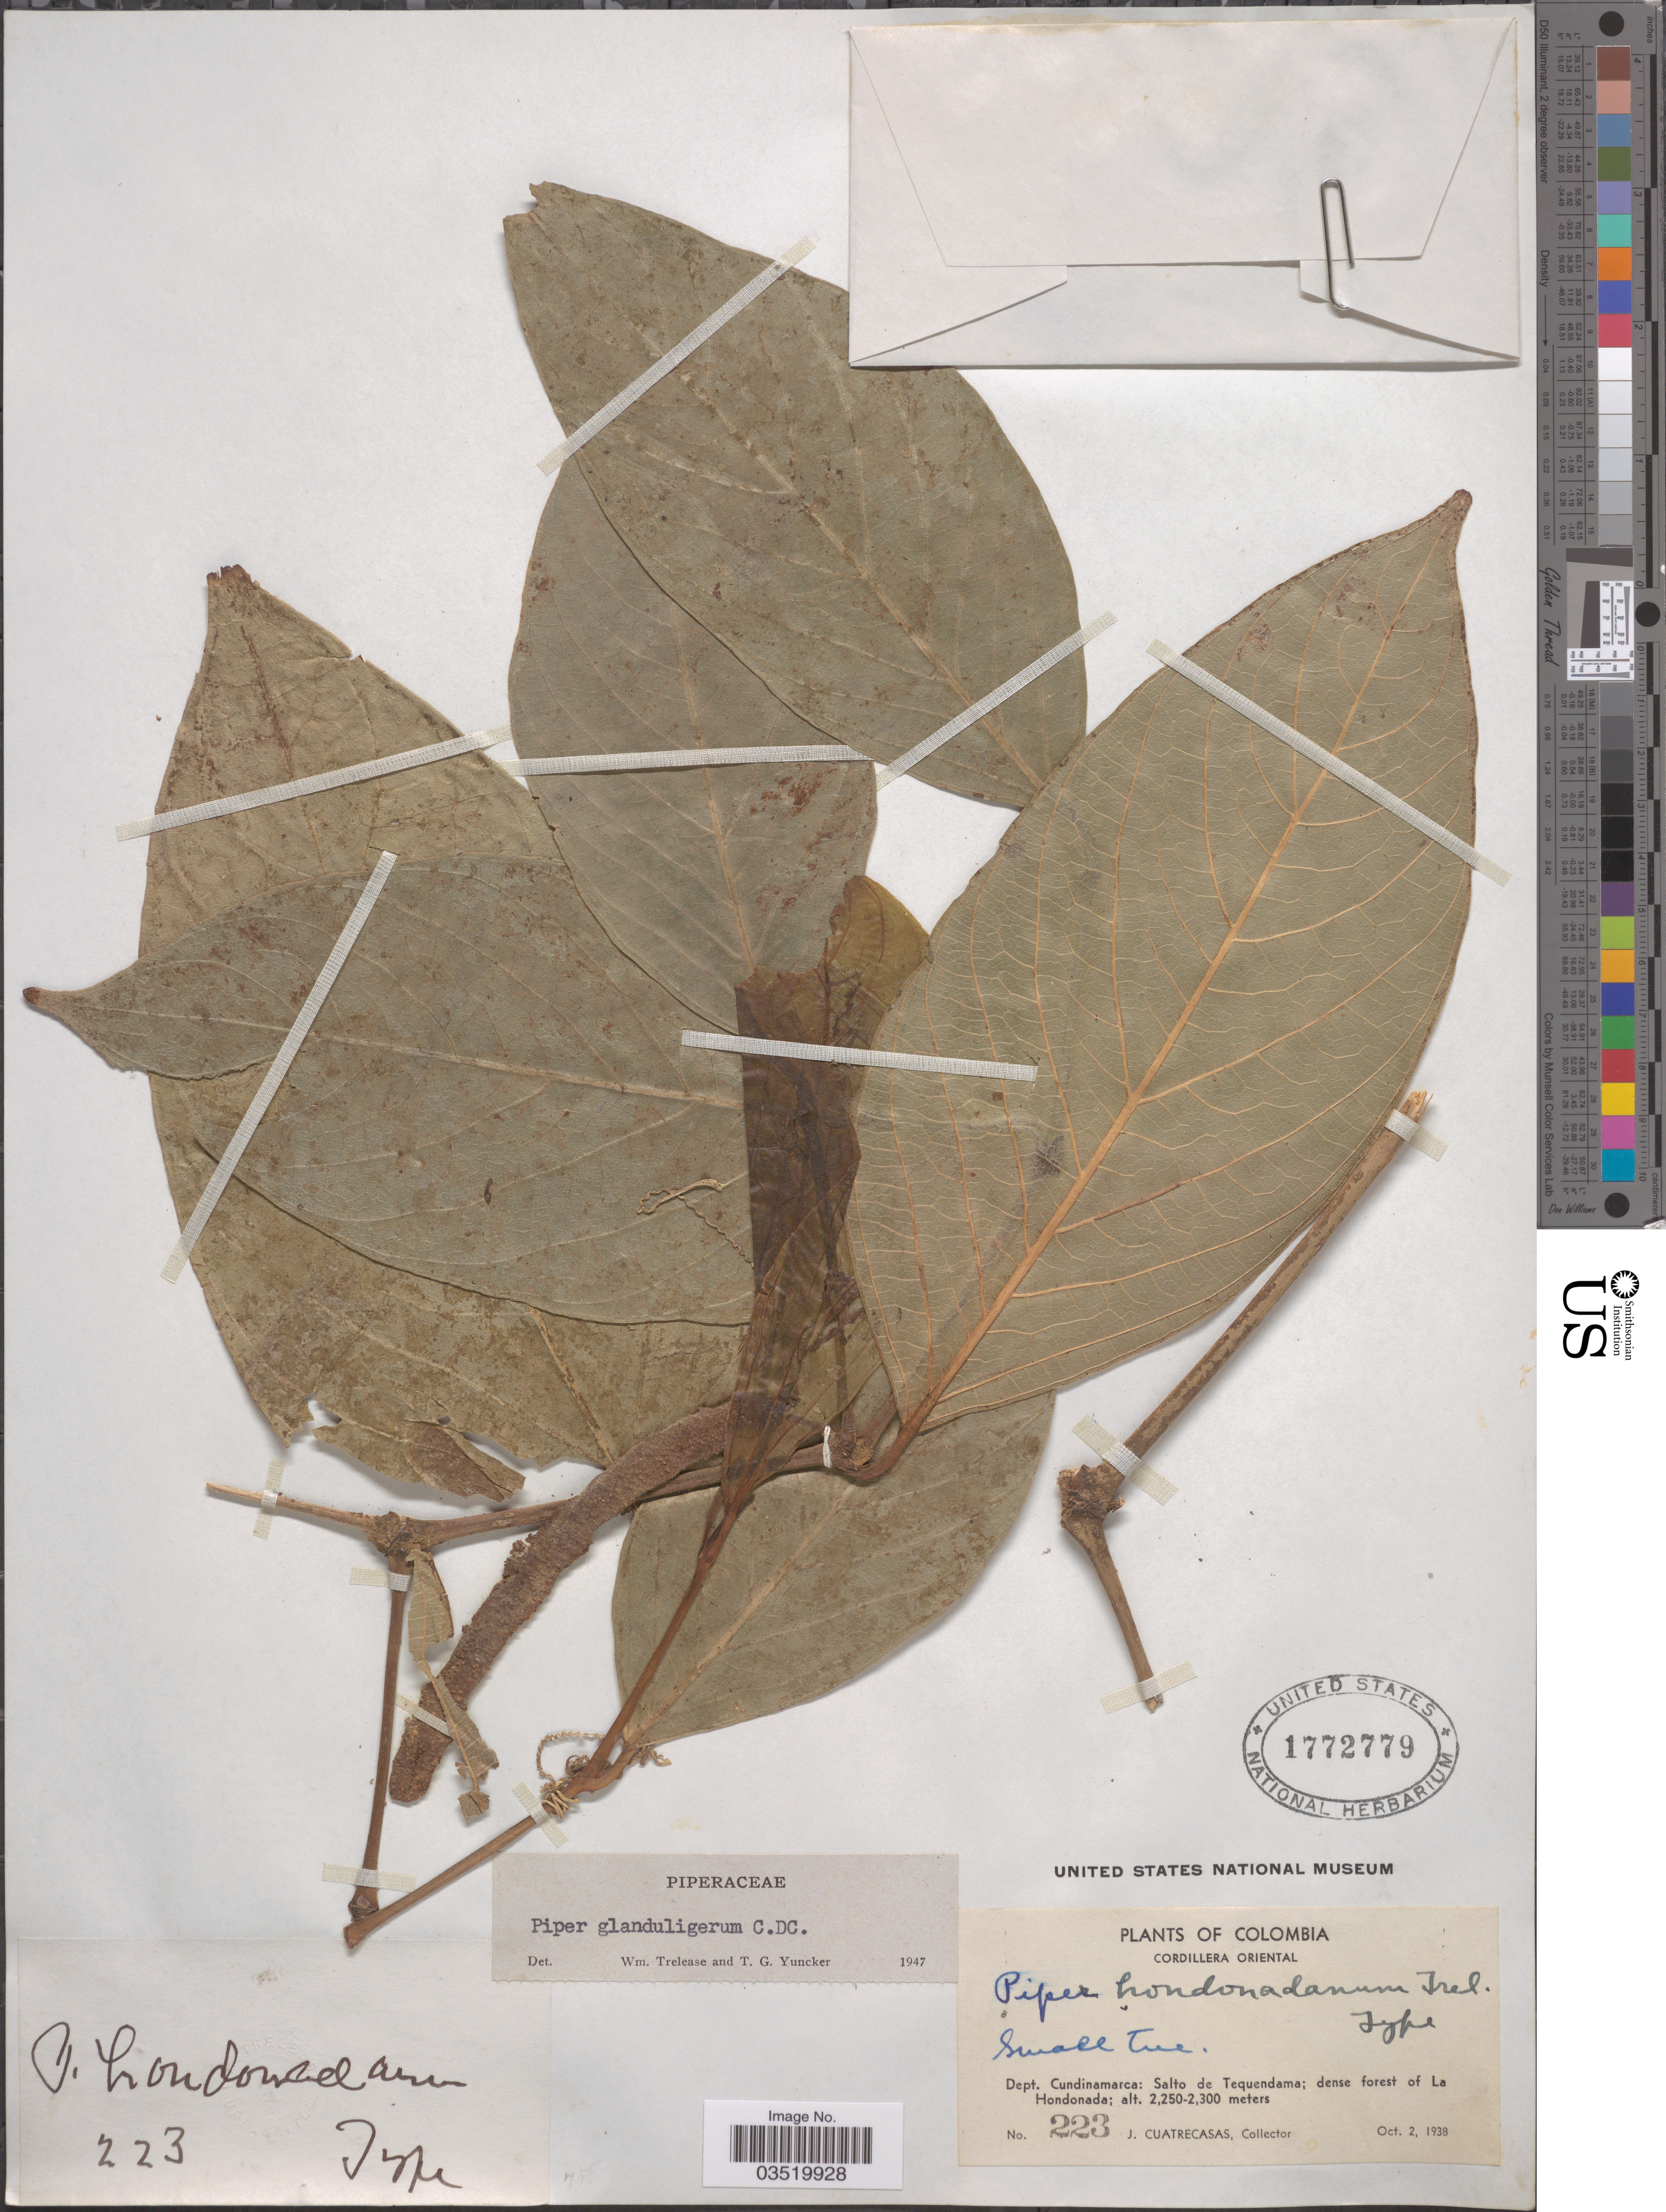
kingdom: Plantae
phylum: Tracheophyta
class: Magnoliopsida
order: Piperales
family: Piperaceae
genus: Piper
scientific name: Piper glanduligerum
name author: C. DC.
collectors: J. Cuatrecasas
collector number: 223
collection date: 1938-10-02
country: Colombia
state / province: Cundinamarca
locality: Cordillera Oriental. Dept. Cundinamarca: Salto de Tequendama; dense forest of La Hondonada.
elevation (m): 2250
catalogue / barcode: US 1772779